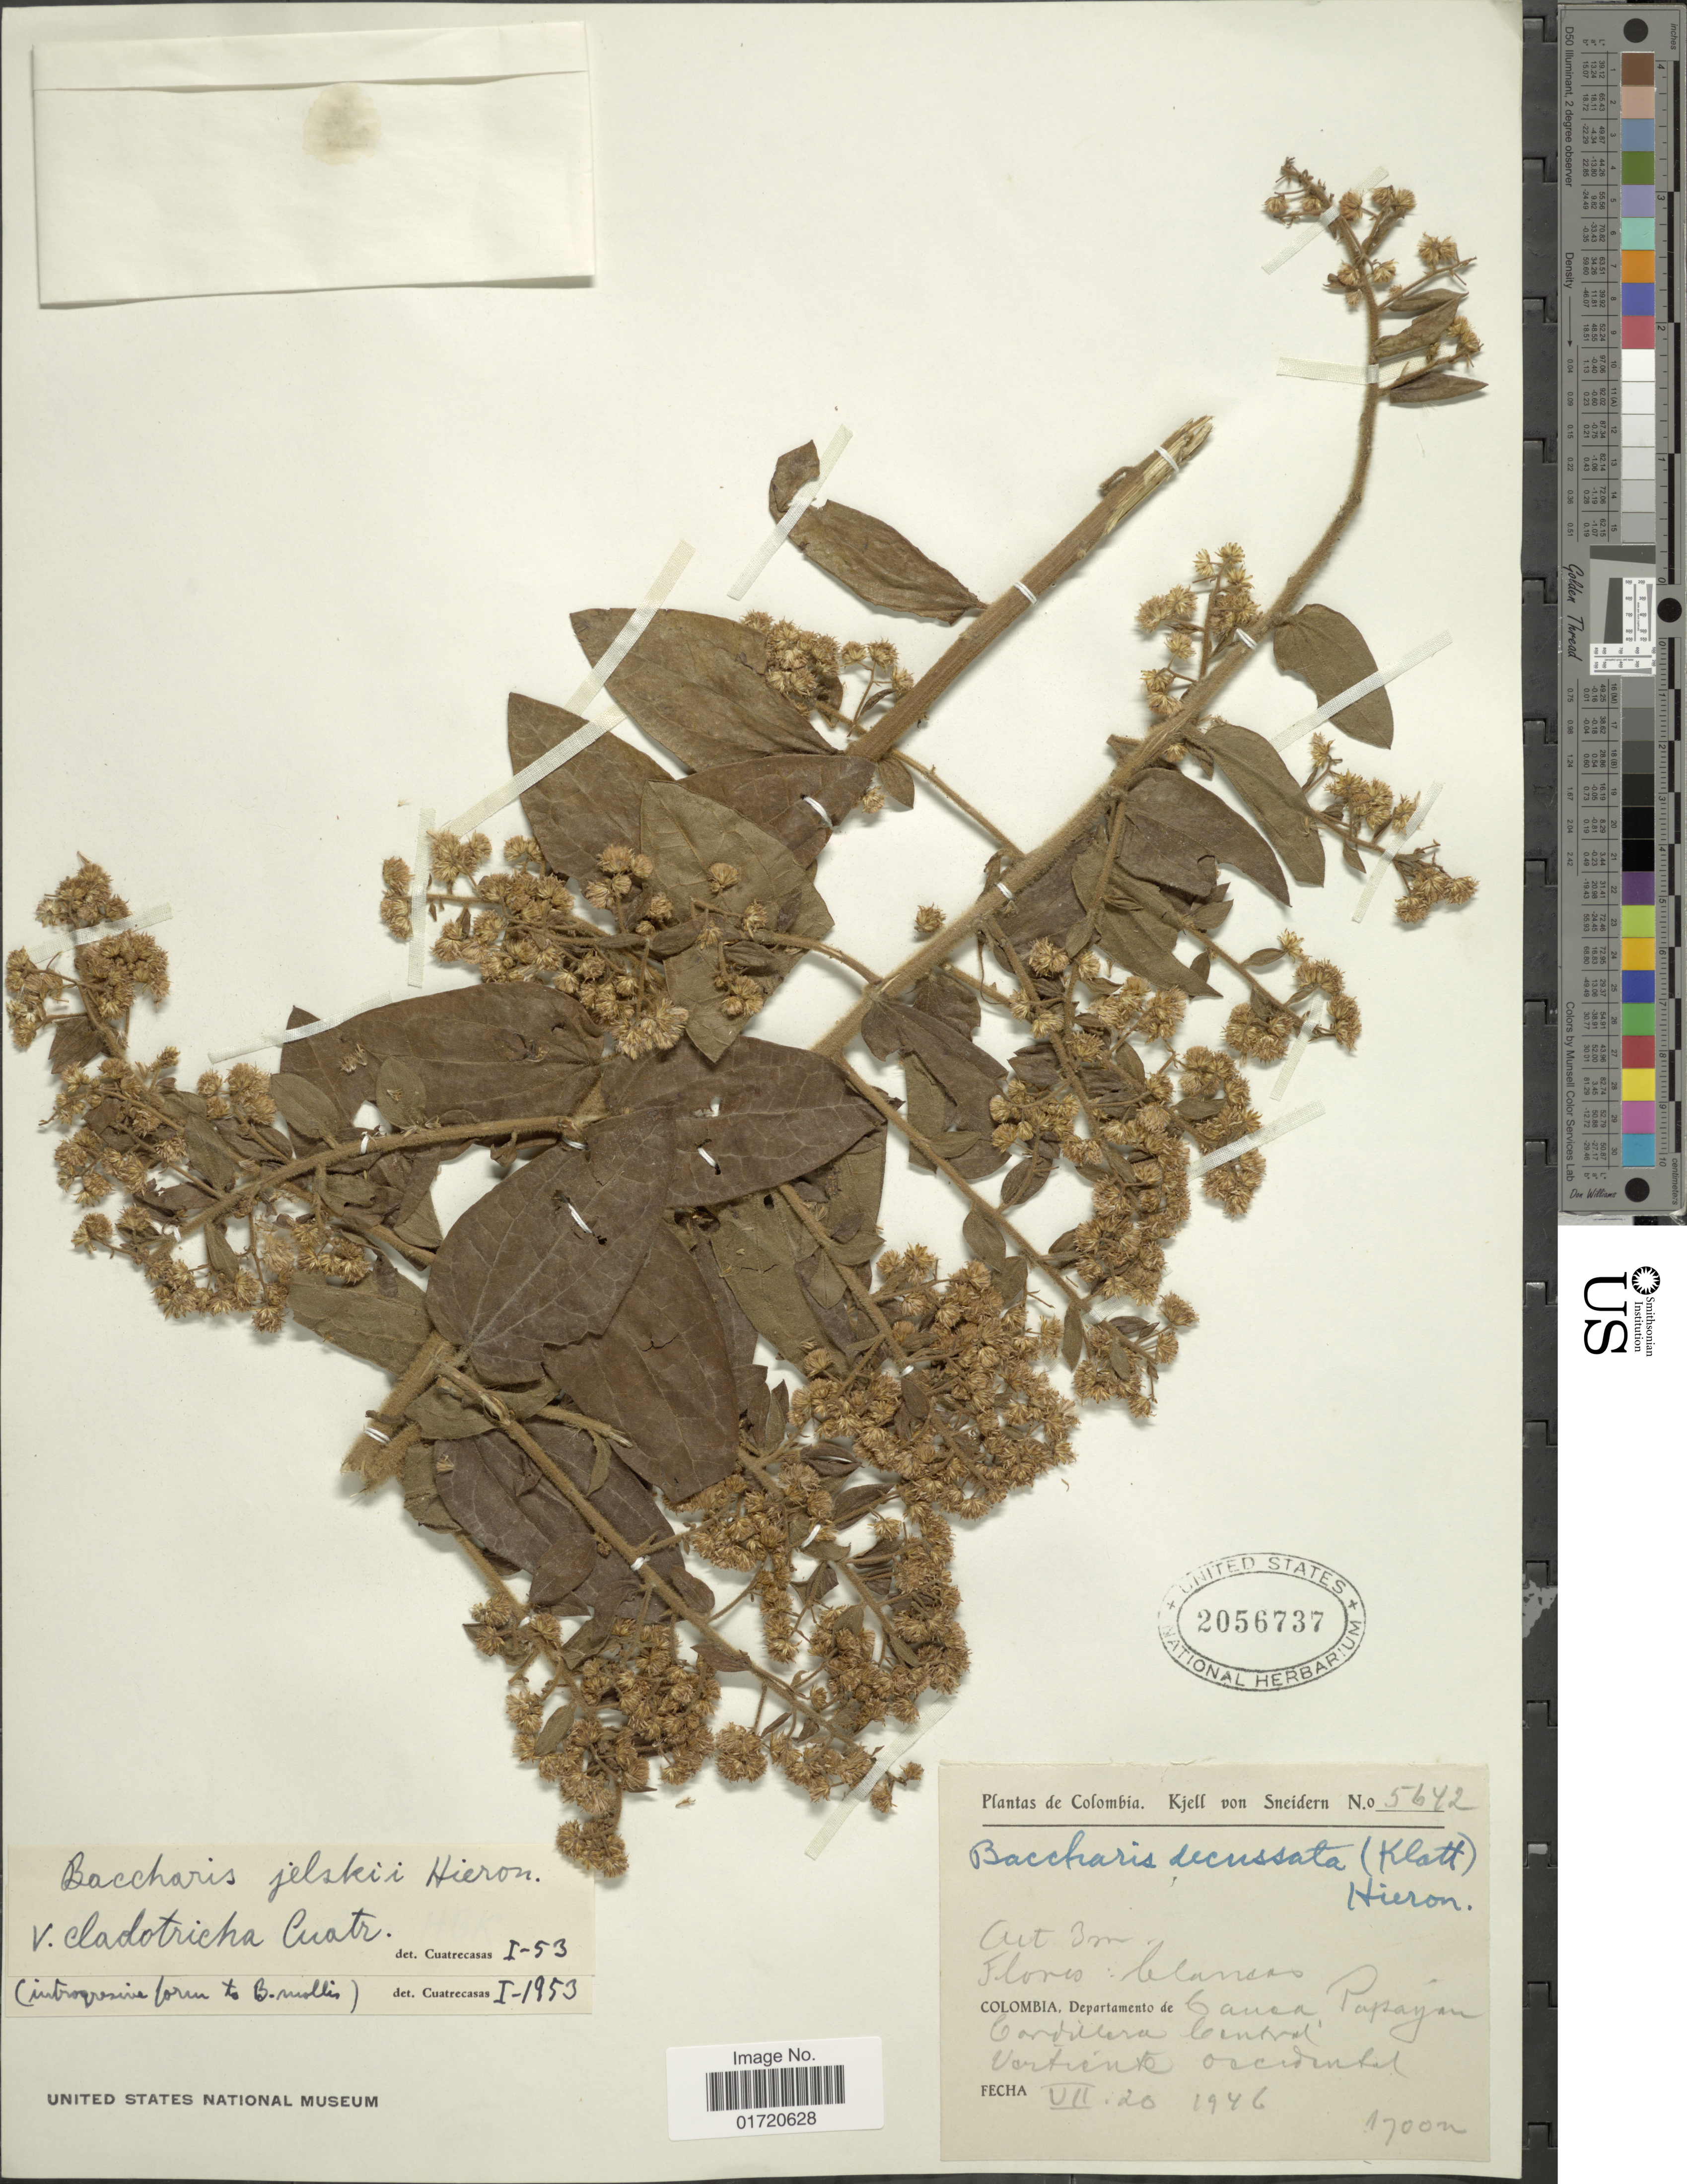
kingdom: Plantae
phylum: Tracheophyta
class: Magnoliopsida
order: Asterales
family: Asteraceae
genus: Baccharis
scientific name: Baccharis jelskii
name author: Hieron.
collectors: K. von Sneidern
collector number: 5642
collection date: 1946-07-20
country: Colombia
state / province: Cauca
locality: Popayan, Cordillera Central occidental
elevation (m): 1700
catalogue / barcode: US 2056737